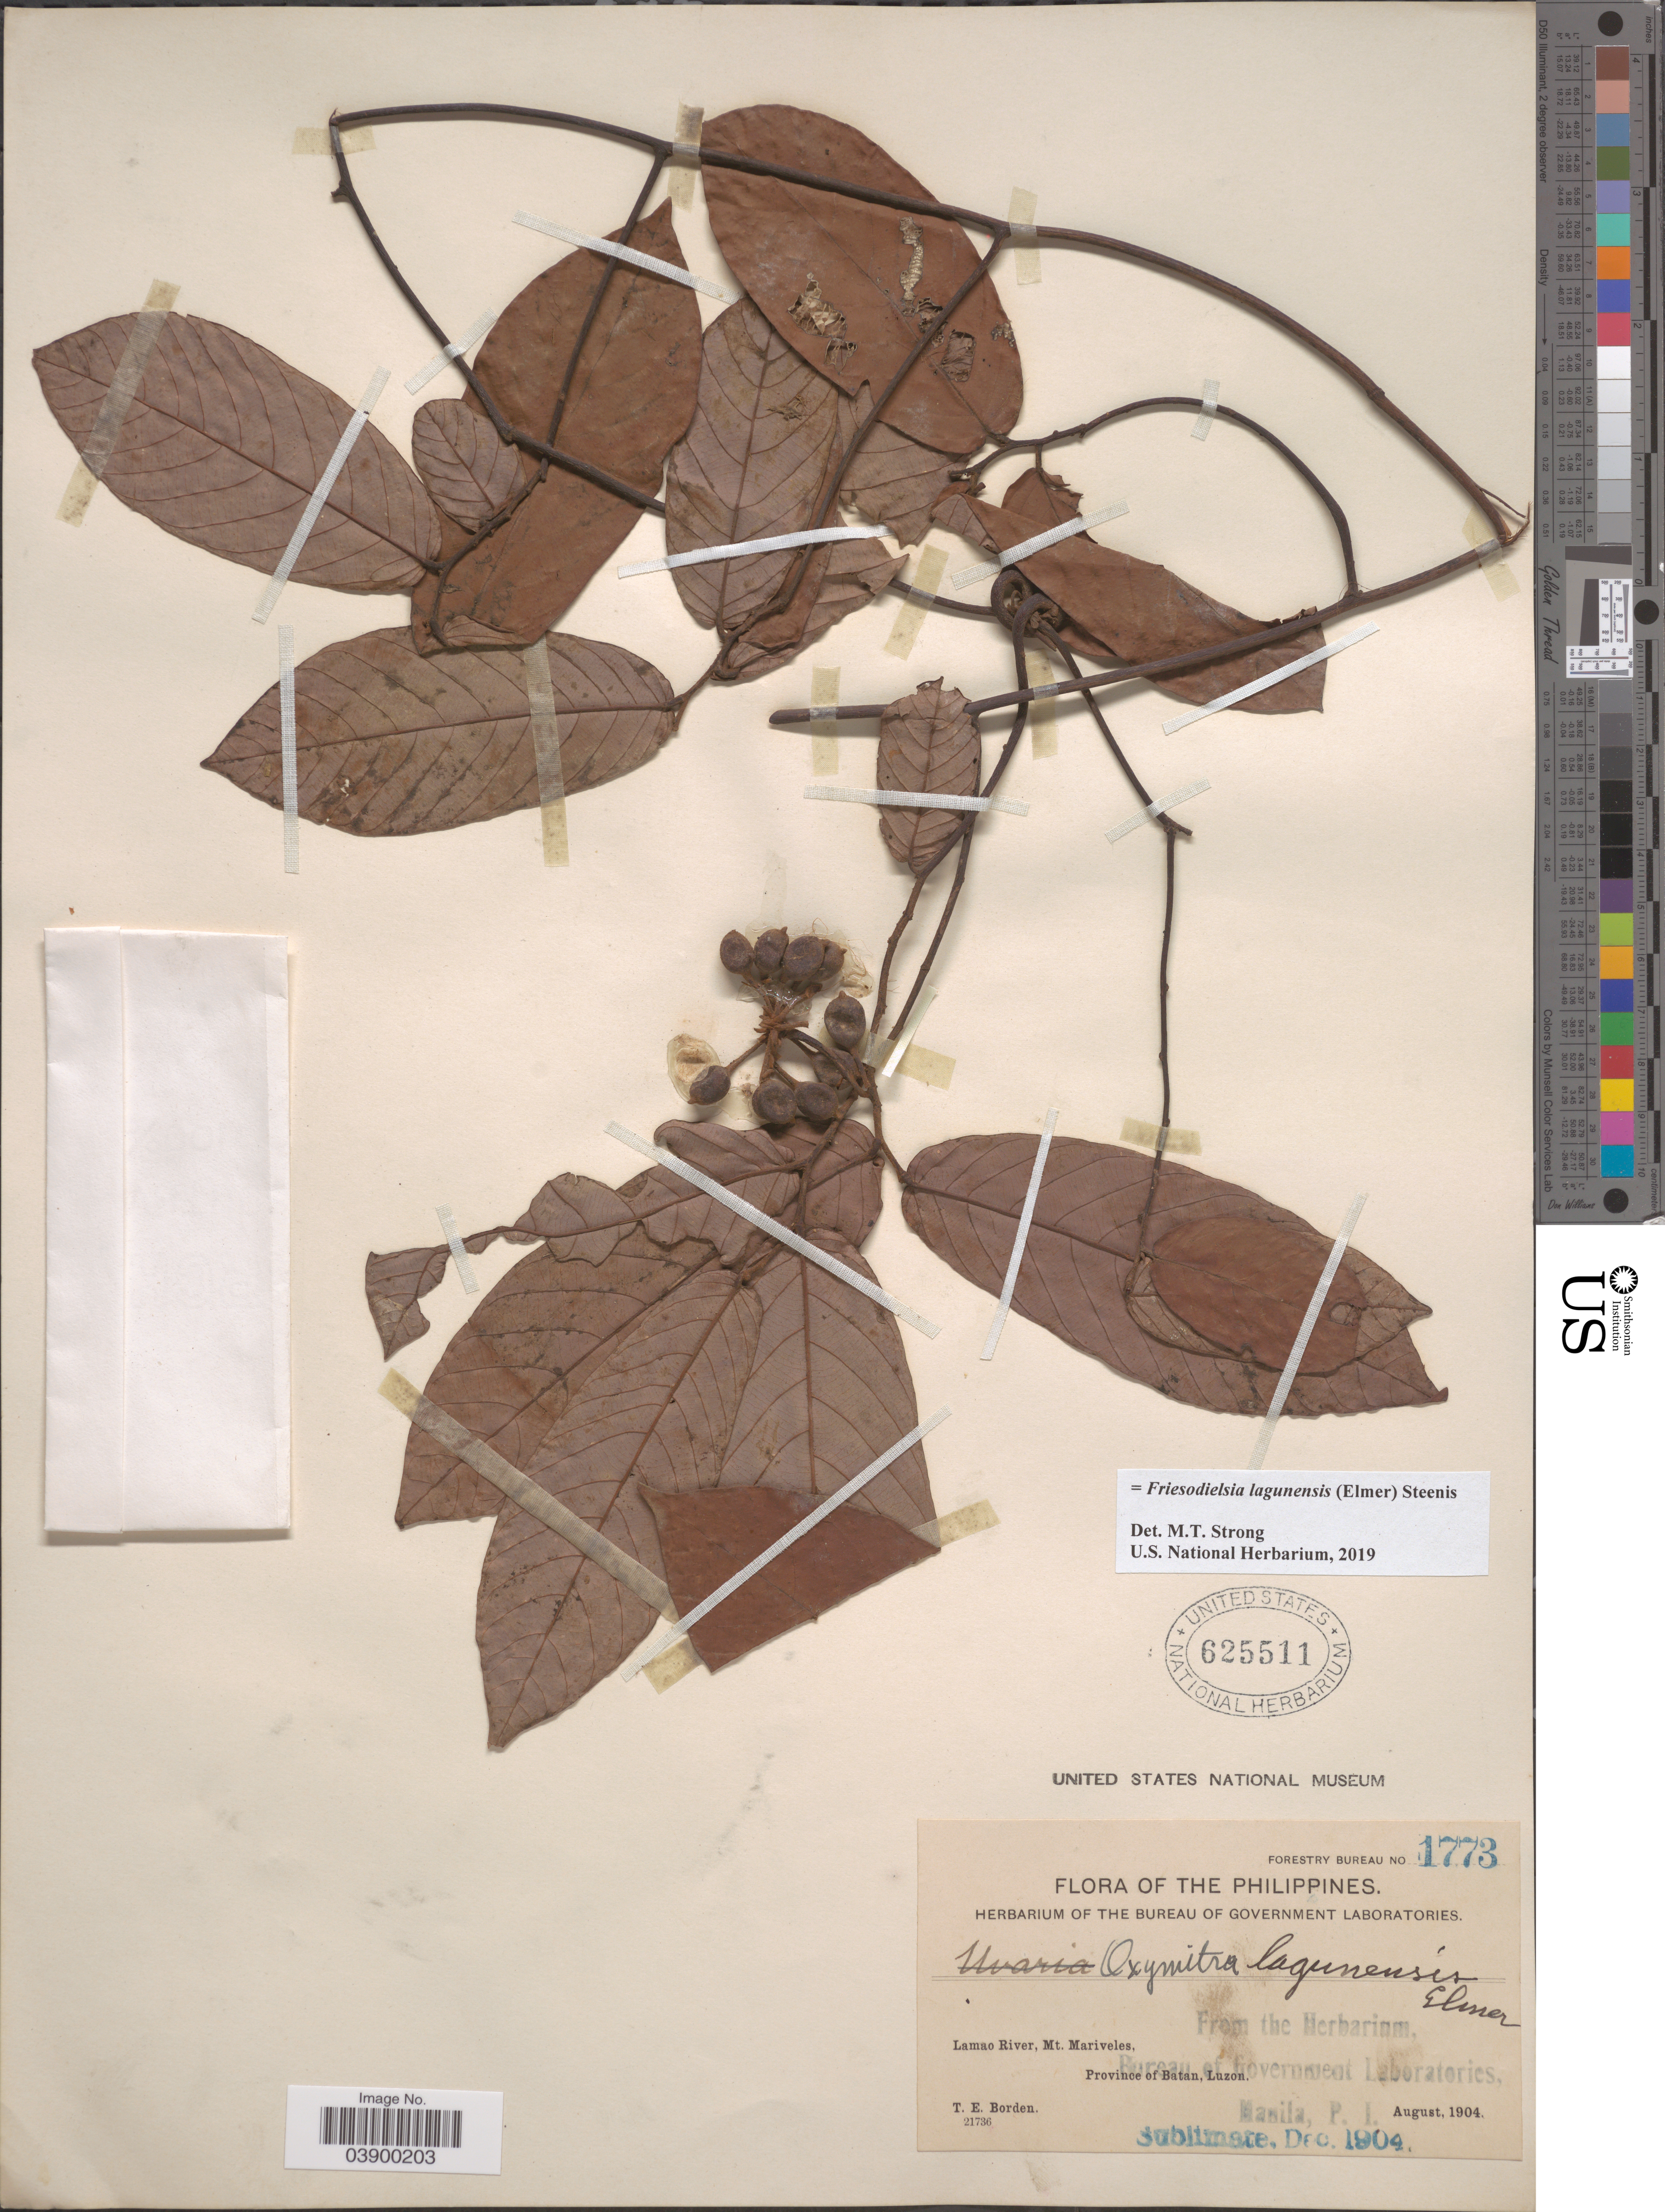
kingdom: Plantae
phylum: Tracheophyta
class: Magnoliopsida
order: Magnoliales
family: Annonaceae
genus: Friesodielsia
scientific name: Friesodielsia lagunensis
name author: (Elmer) Steenis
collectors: T. E. Borden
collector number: Forestry Bureau 1773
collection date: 1904-08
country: Philippines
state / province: Cagayan Valley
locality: Lamao River, Mt. Mariveles, Province of Batan, Luzon.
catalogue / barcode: US 625511